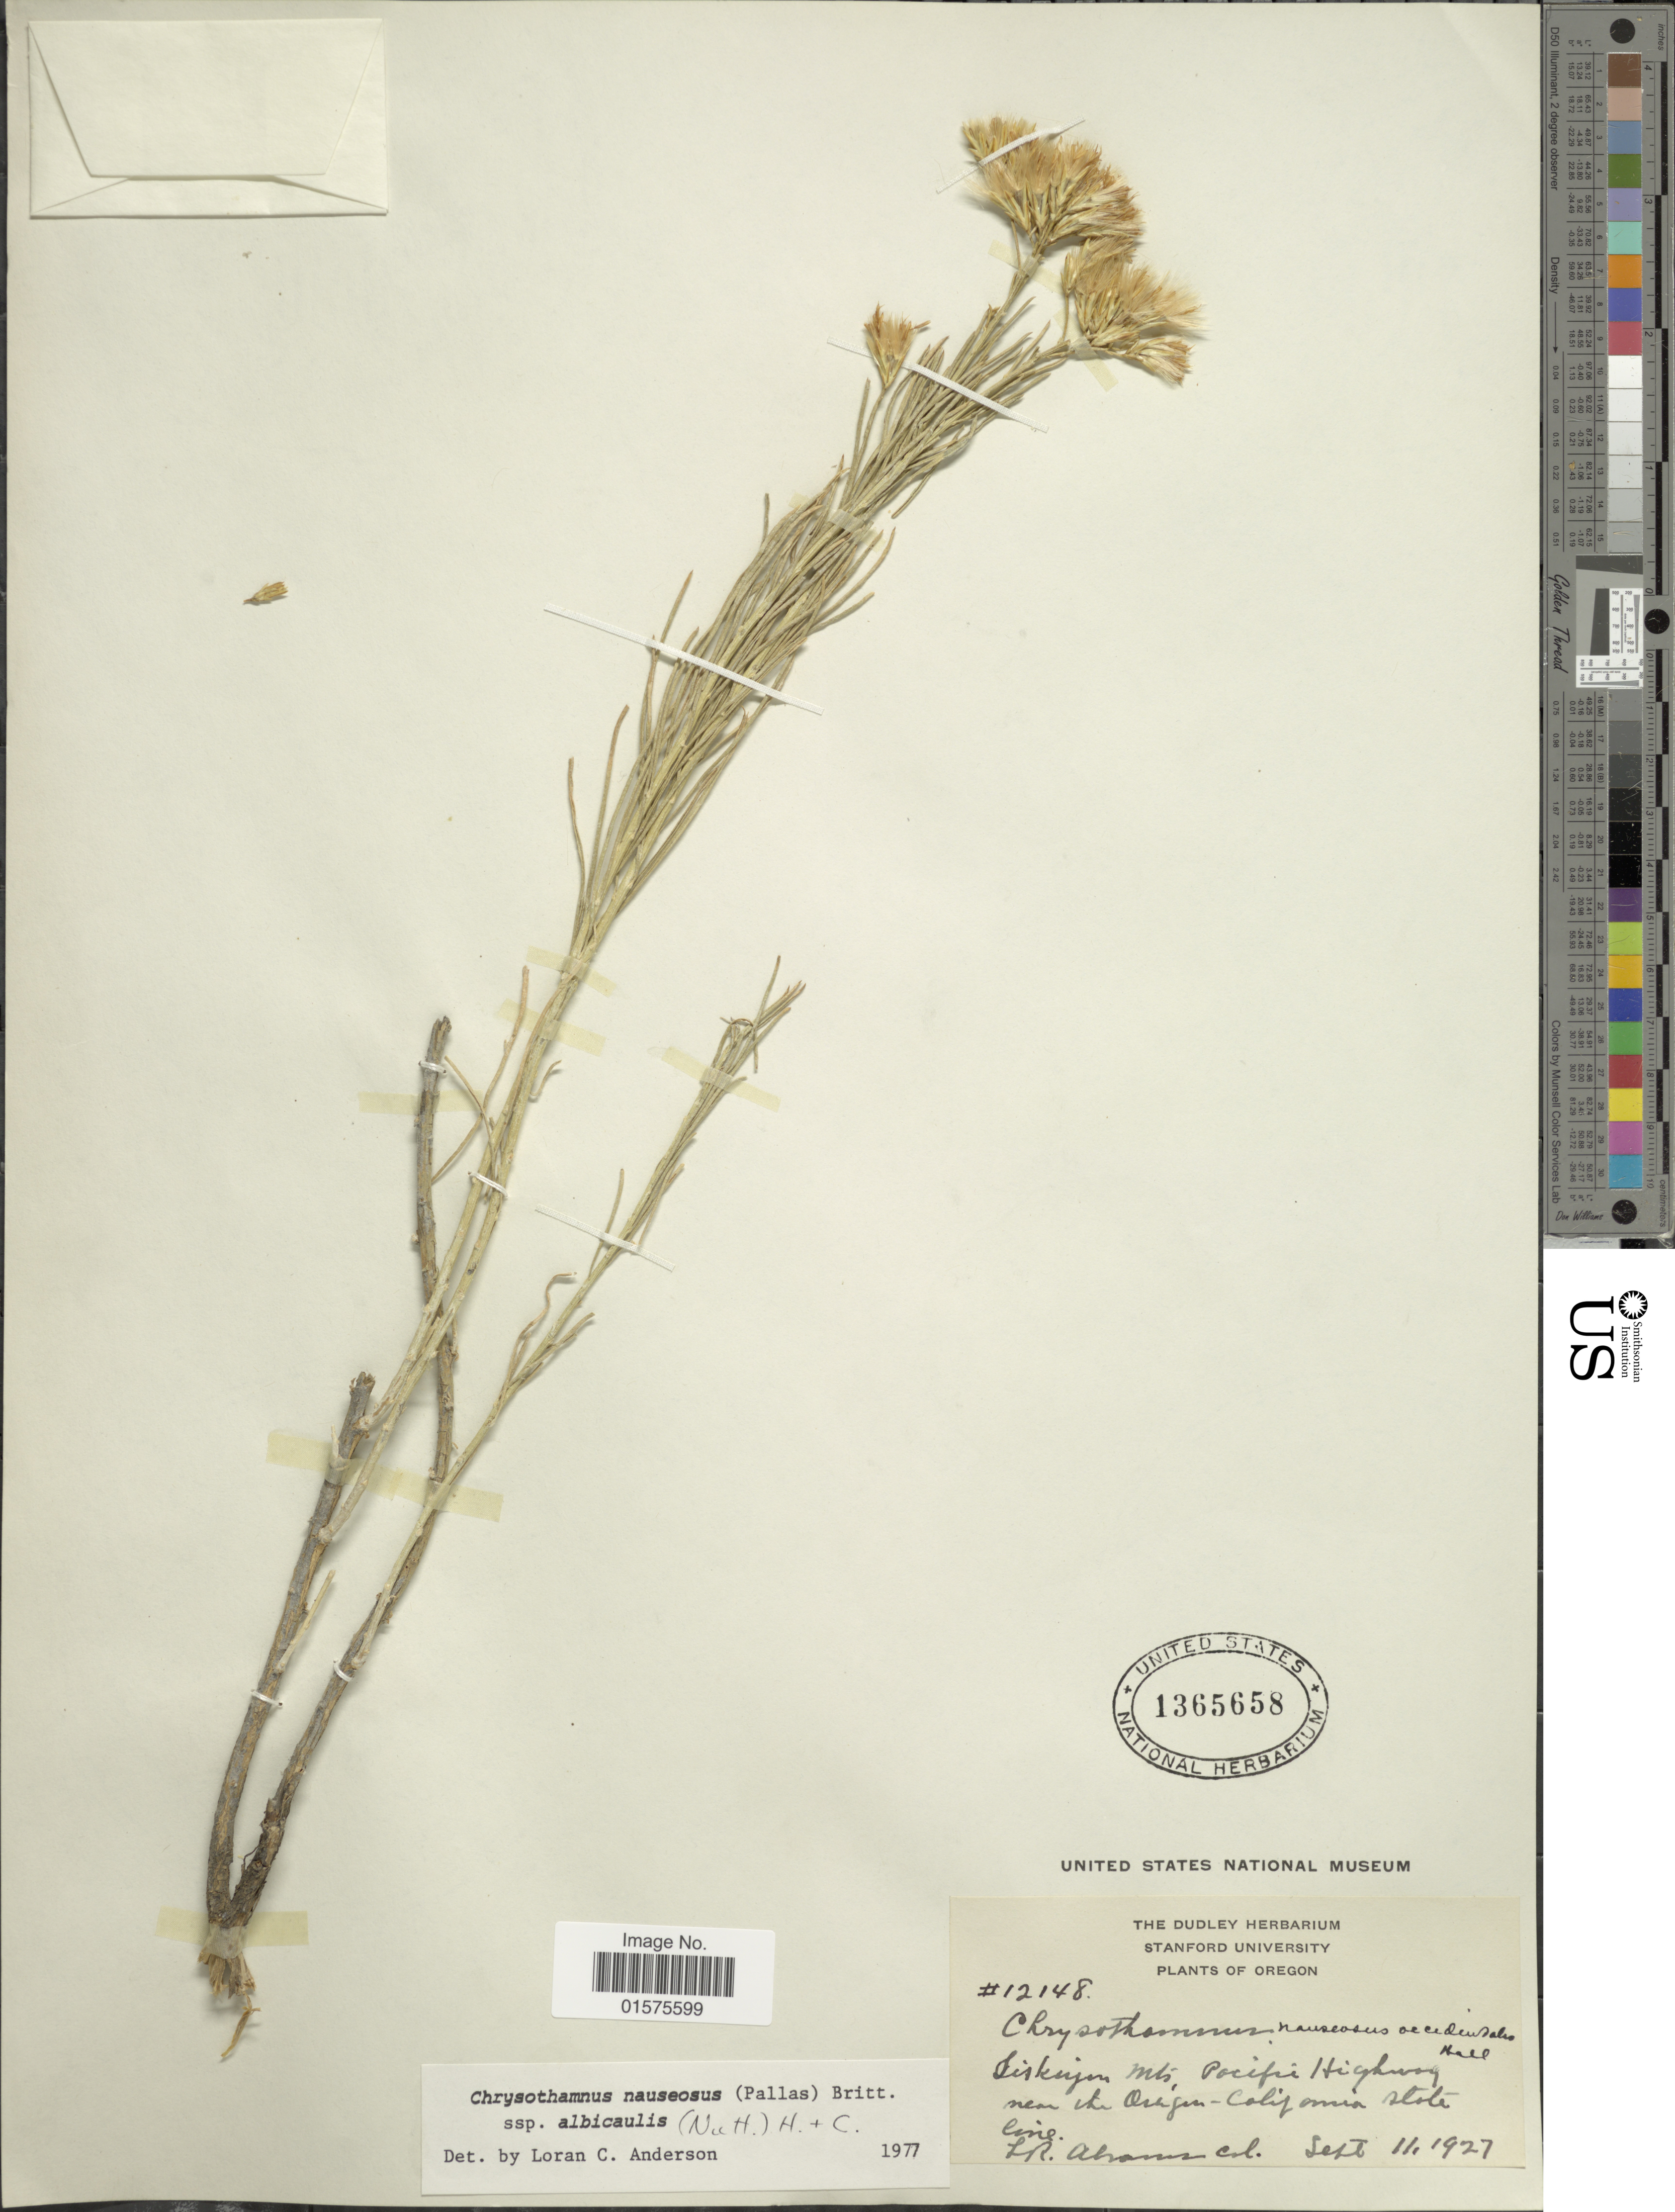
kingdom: Plantae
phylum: Tracheophyta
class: Magnoliopsida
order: Asterales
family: Asteraceae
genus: Ericameria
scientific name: Ericameria nauseosa var. speciosa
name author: (Nutt.) G.L. Nesom & G.I. Baird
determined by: Urbatsch, Lowell E., Curator (LSU), Louisiana State University (UNITED STATES)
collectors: L. Abrams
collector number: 12148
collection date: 1927-09-11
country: United States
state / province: Oregon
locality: Siskiyou Mts, Pacific Highway near the Oregon-California state line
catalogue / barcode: US 1365658